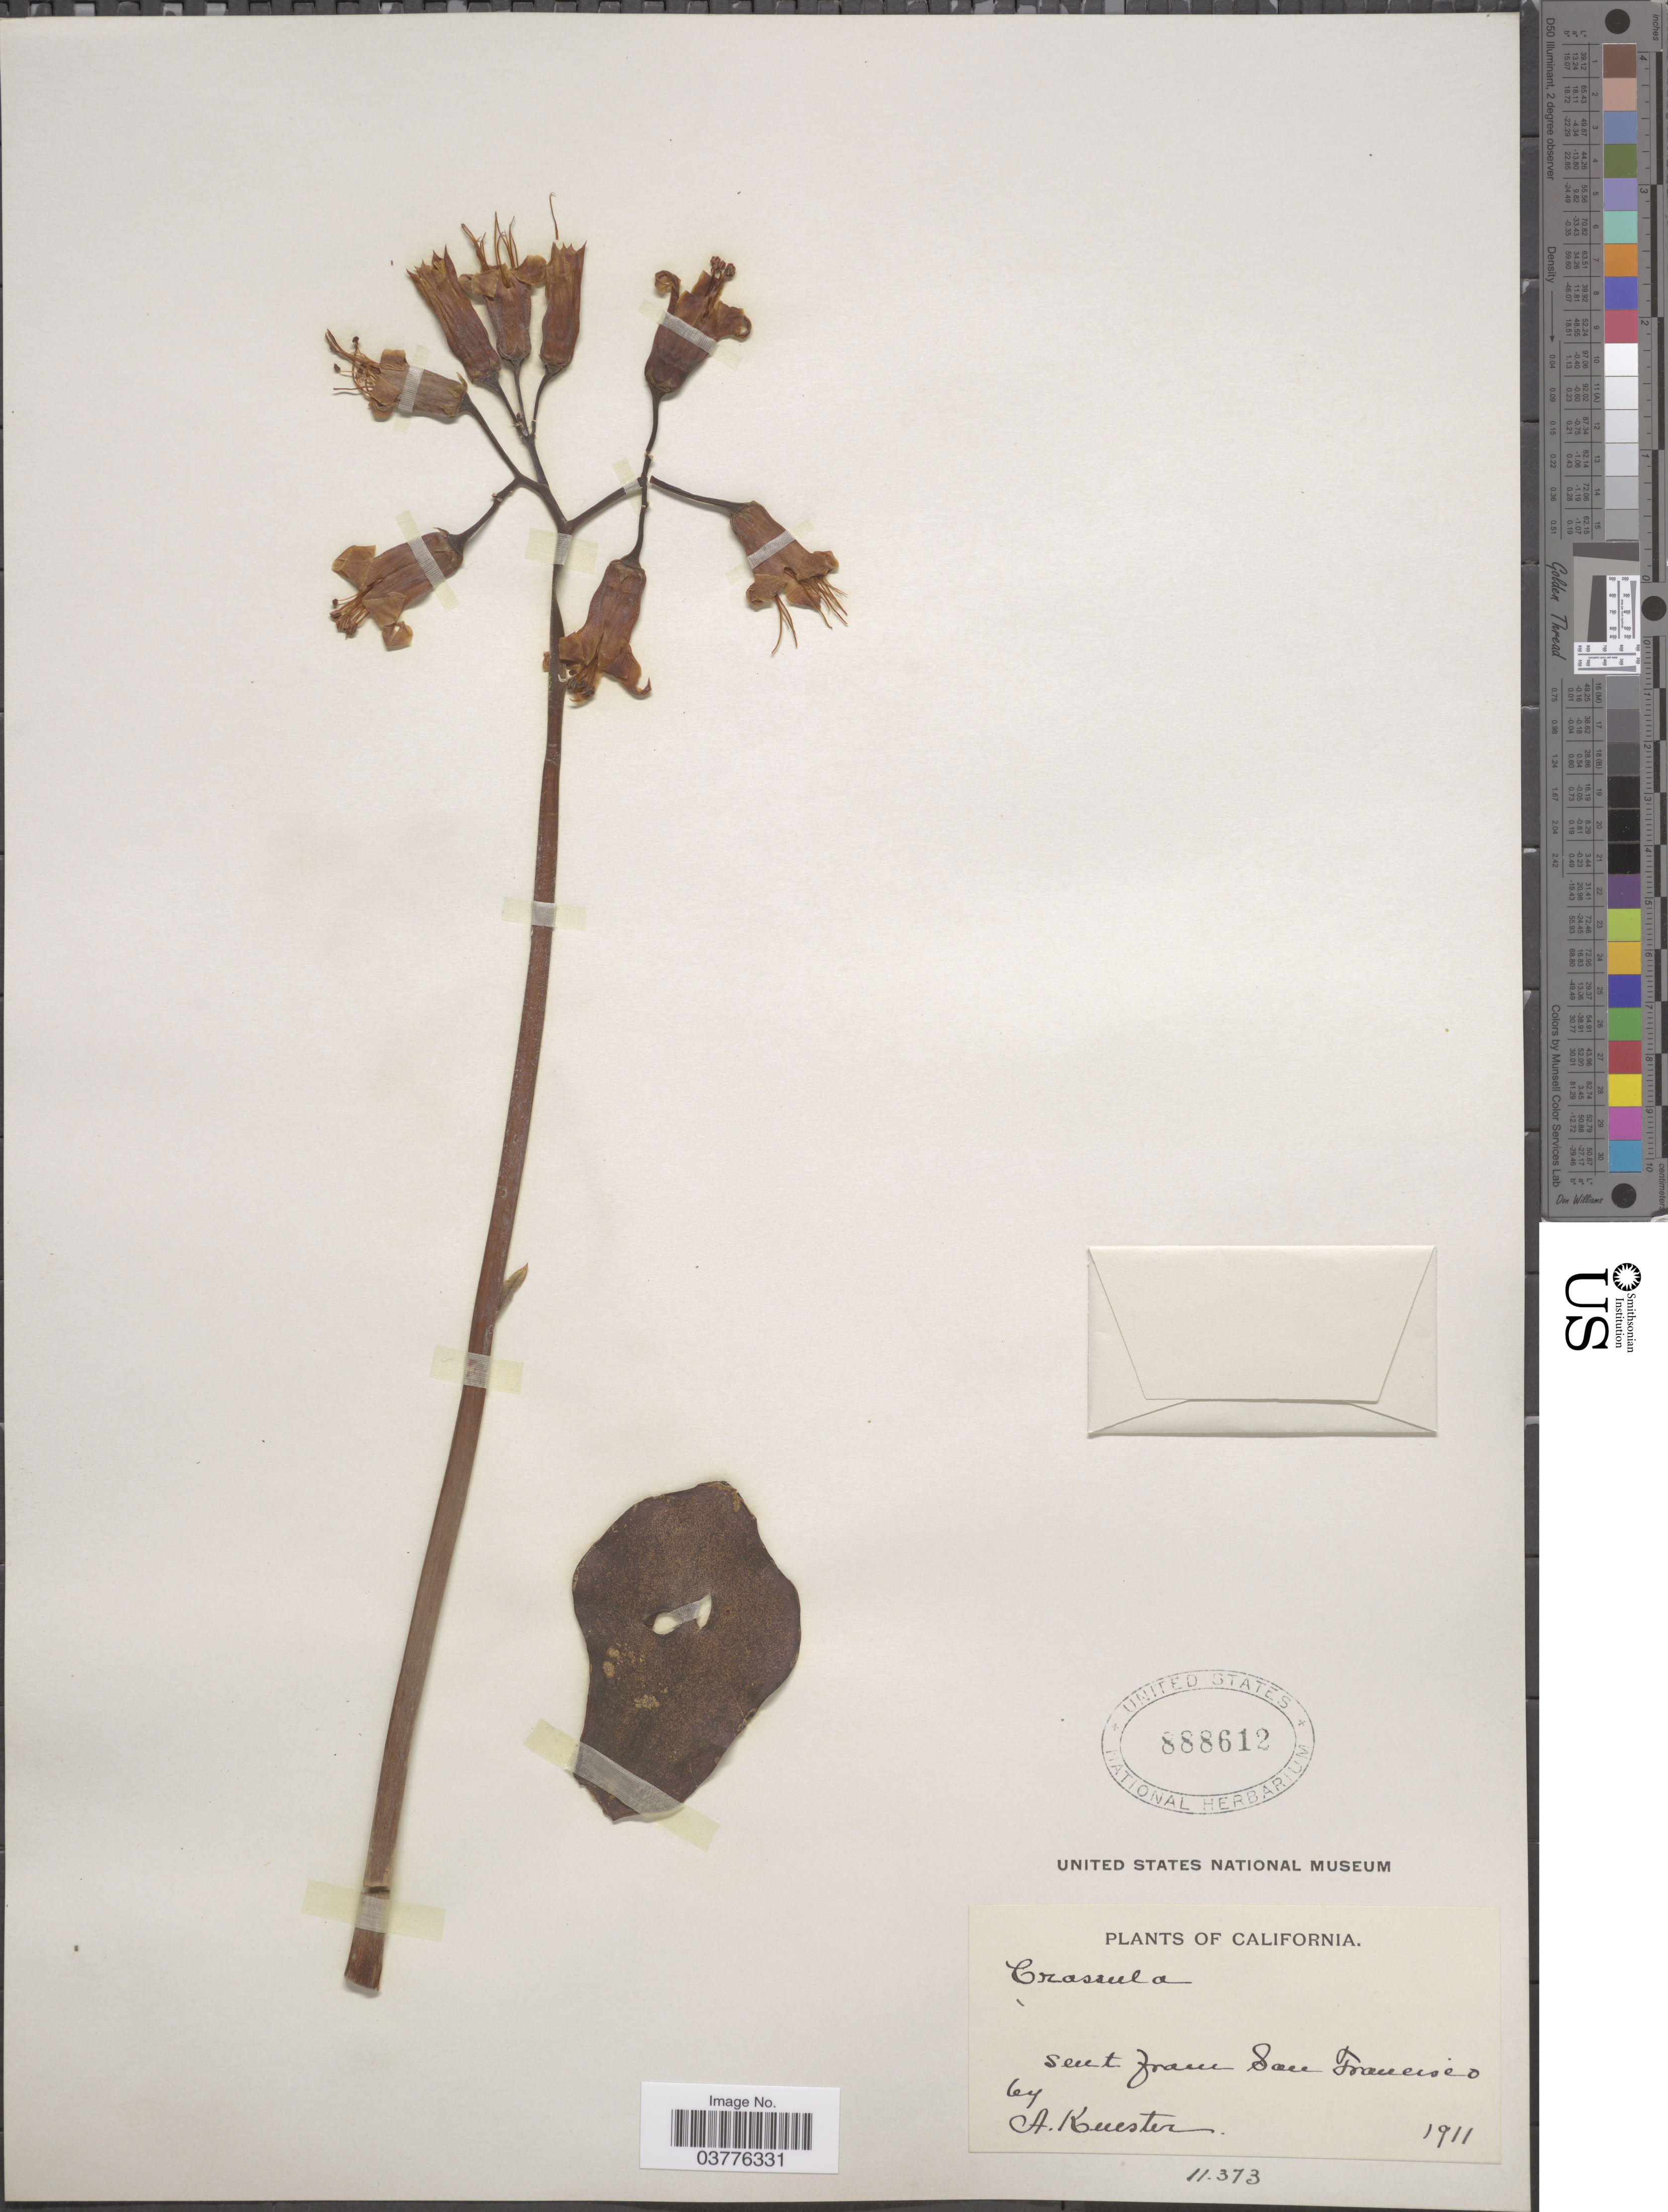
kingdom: Plantae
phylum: Tracheophyta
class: Magnoliopsida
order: Saxifragales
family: Crassulaceae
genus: Crassula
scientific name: Crassula sp.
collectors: A. Kuester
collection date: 1911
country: United States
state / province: California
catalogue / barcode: US 888612